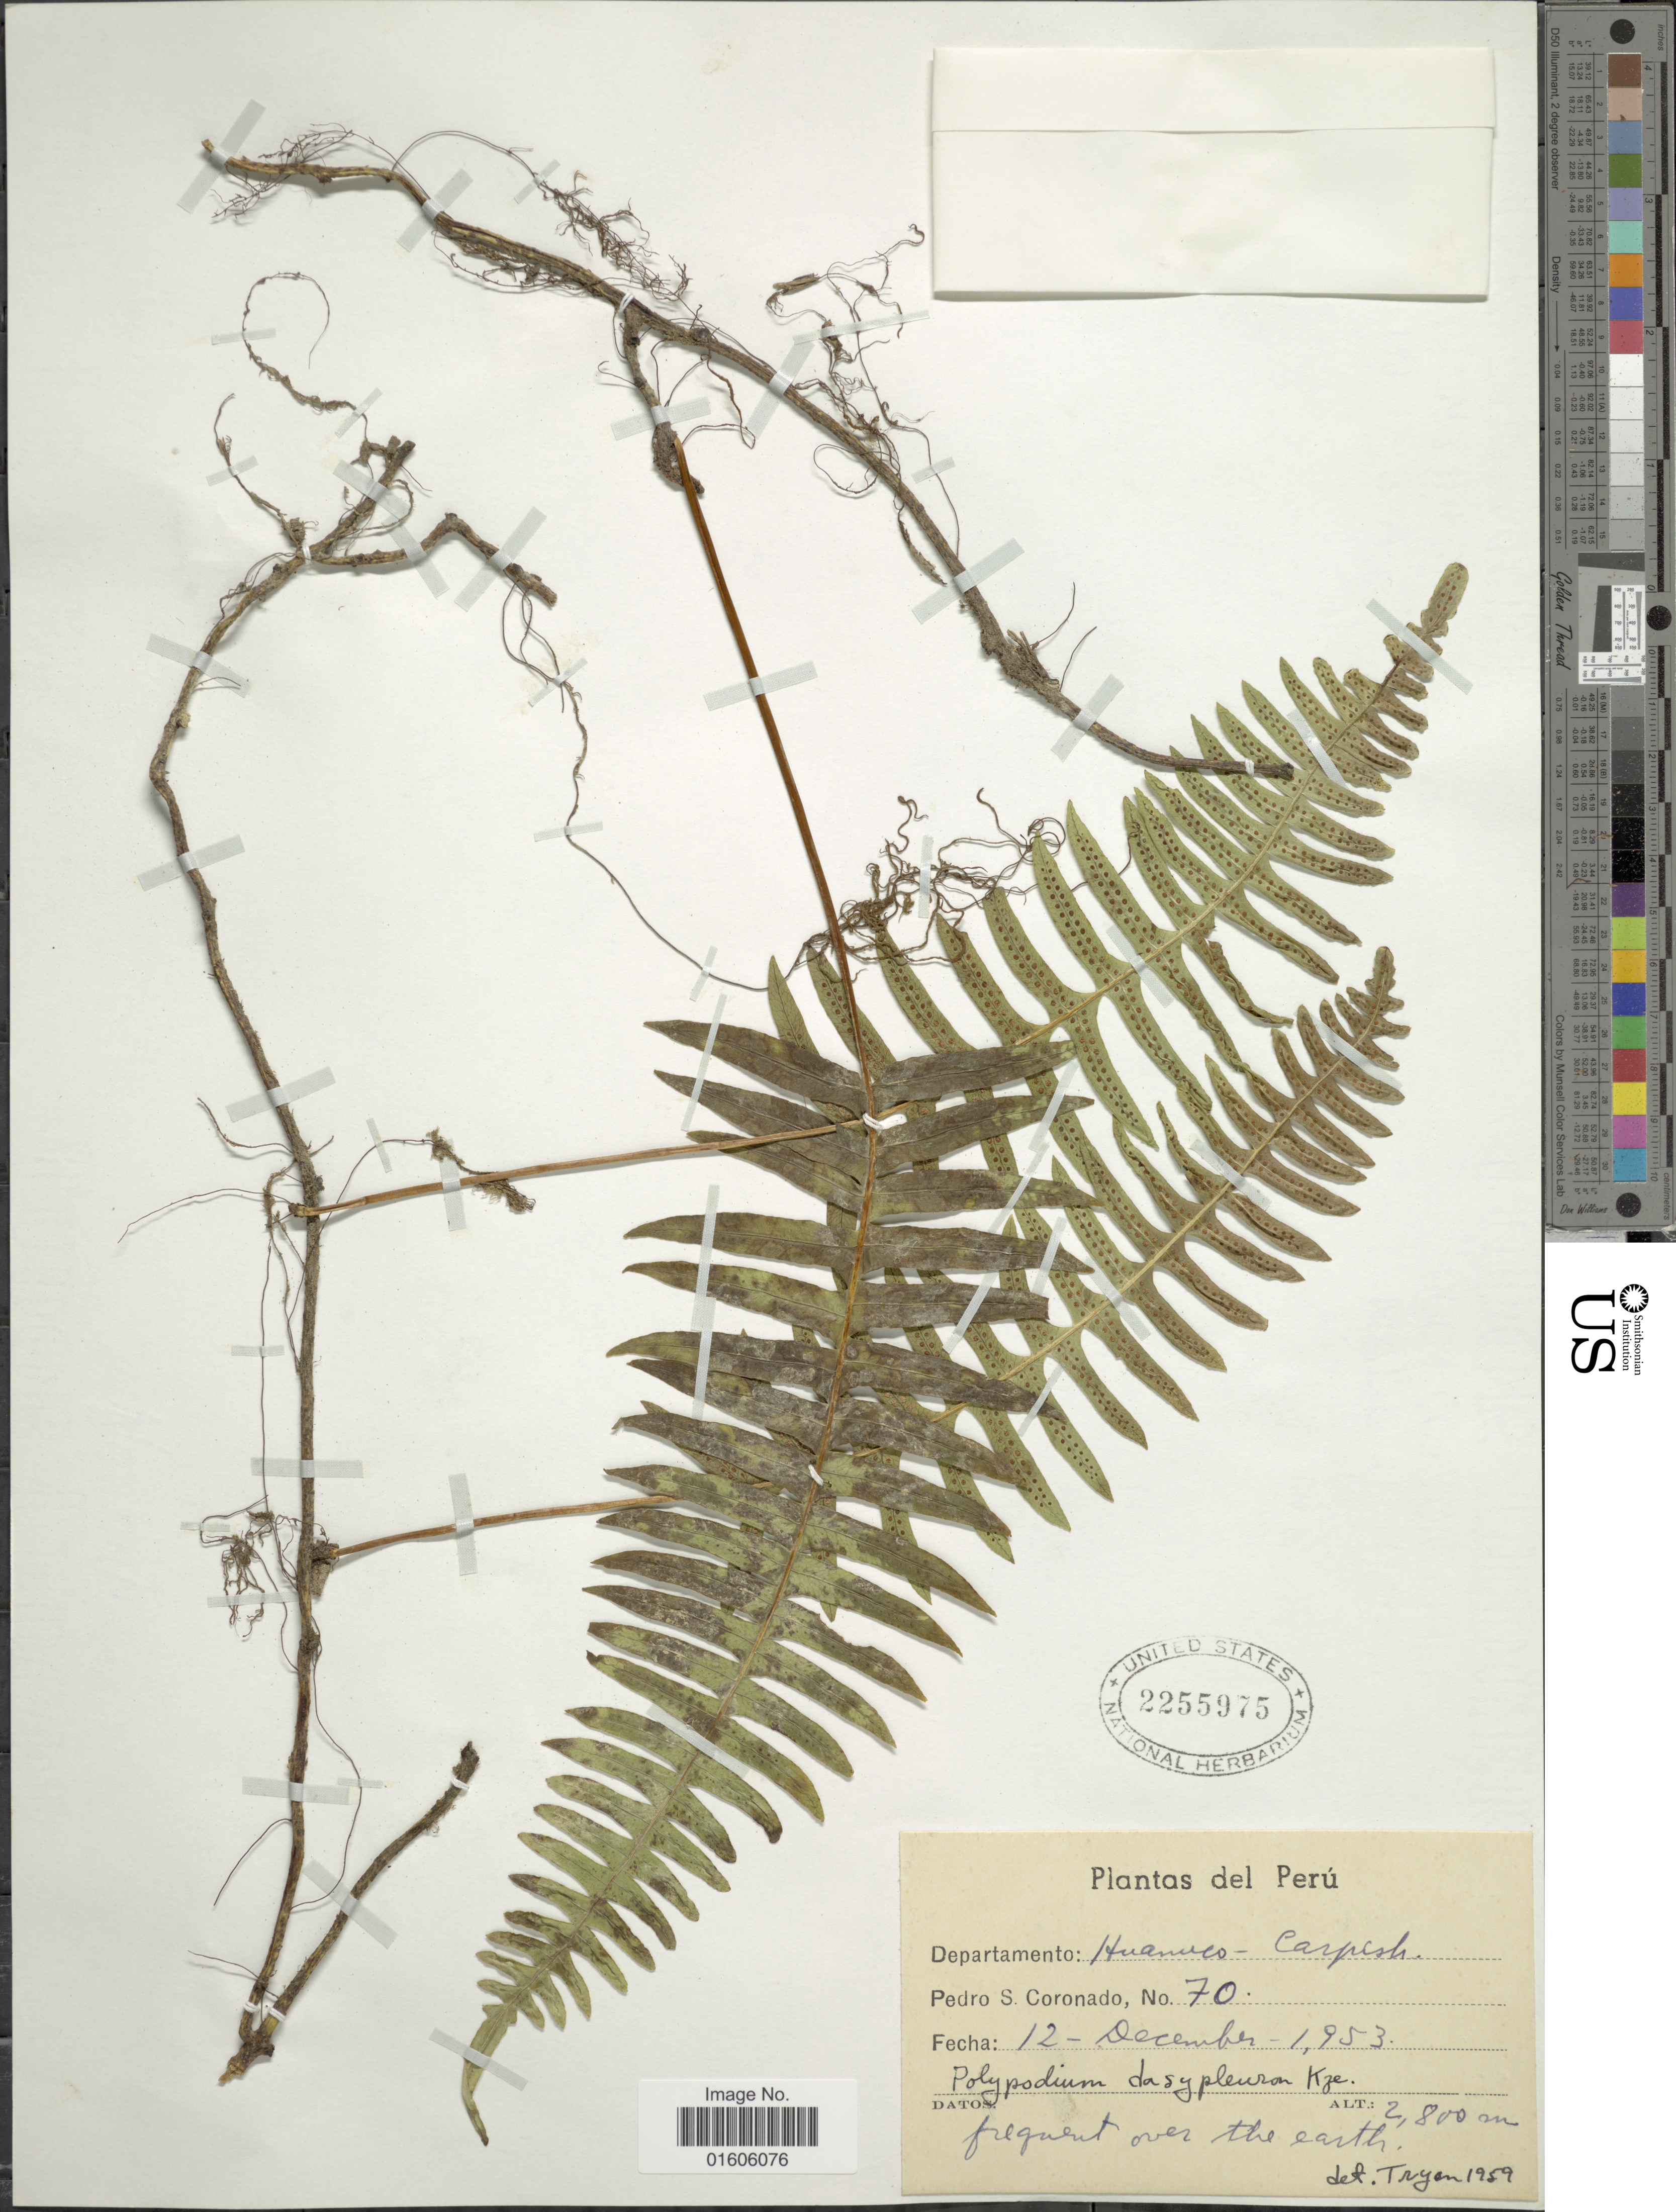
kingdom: Plantae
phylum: Tracheophyta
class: Polypodiopsida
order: Polypodiales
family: Polypodiaceae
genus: Serpocaulon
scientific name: Serpocaulon dasypleuron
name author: (Kunze) A.R. Sm.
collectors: P. Coronado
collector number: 70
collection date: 1953-12-12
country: Peru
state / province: Huánuco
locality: Departamento: Huanuco - Carpish.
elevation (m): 2800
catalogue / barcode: US 2255975